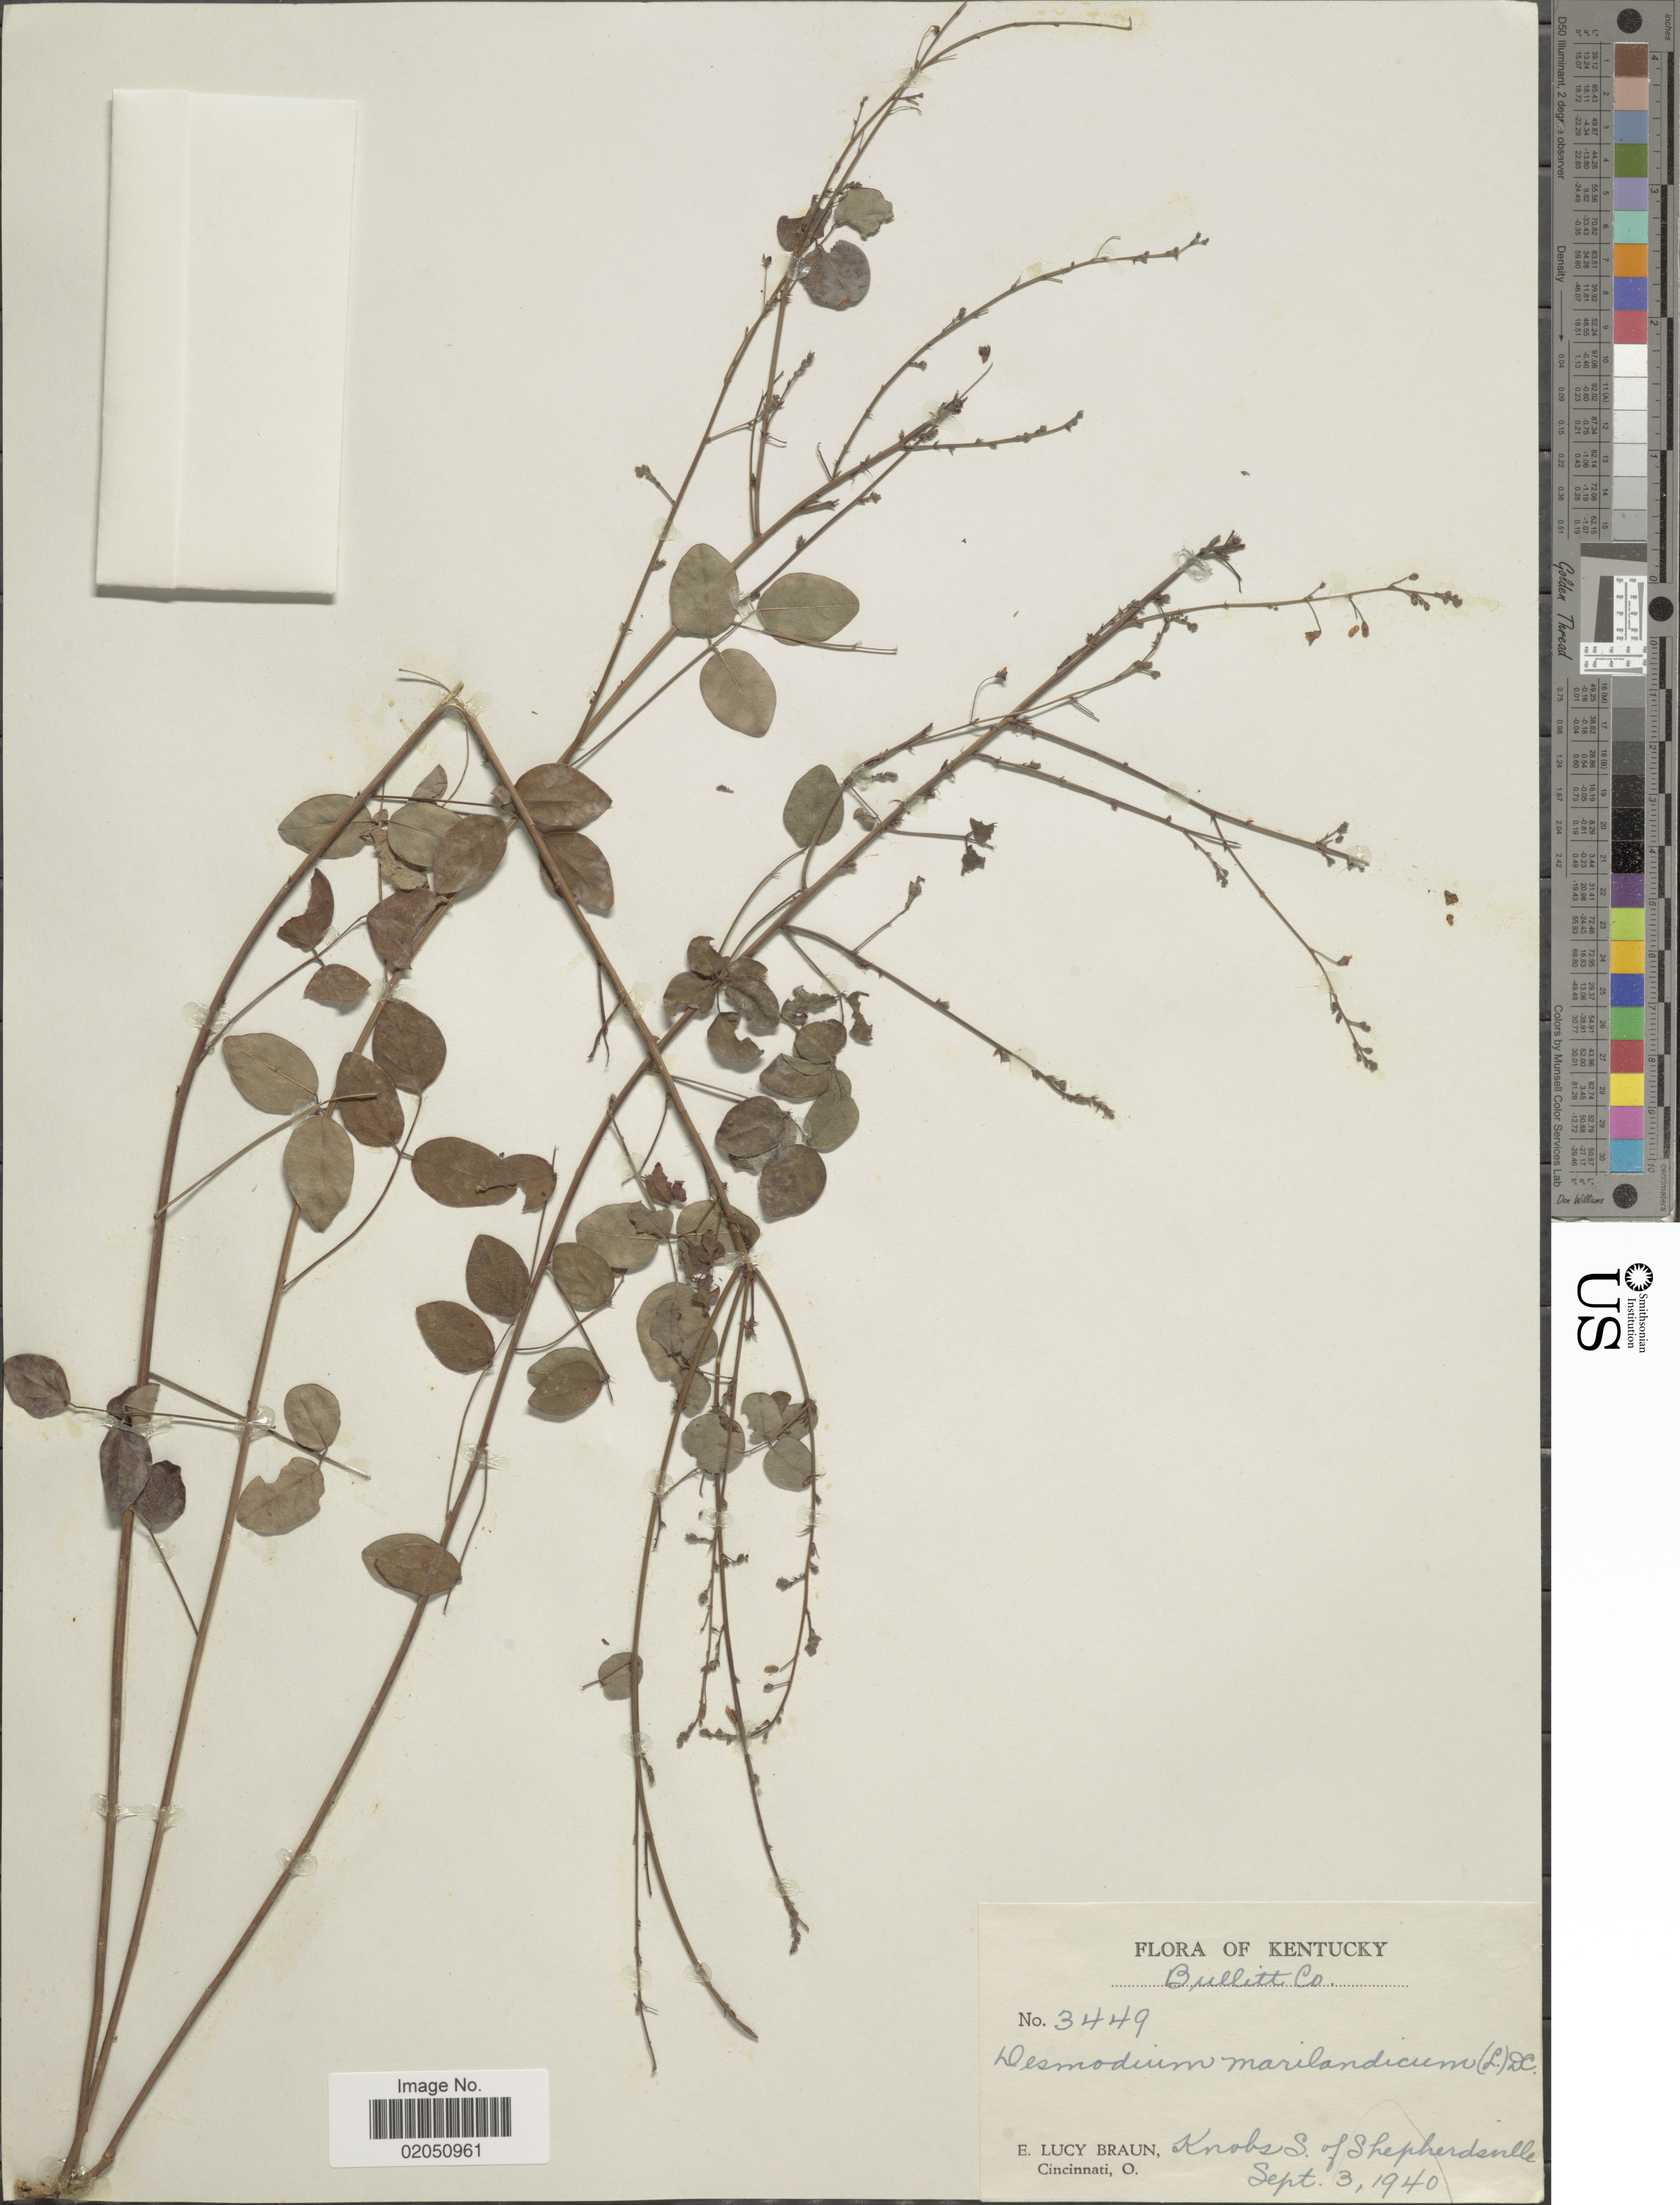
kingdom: Plantae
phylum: Tracheophyta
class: Magnoliopsida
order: Fabales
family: Fabaceae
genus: Desmodium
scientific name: Desmodium marilandicum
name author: Darl.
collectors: E. L. Braun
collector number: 3449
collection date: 1940-09-03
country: United States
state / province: Kentucky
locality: Bullitt Co, Knobs S of Shepherdsville